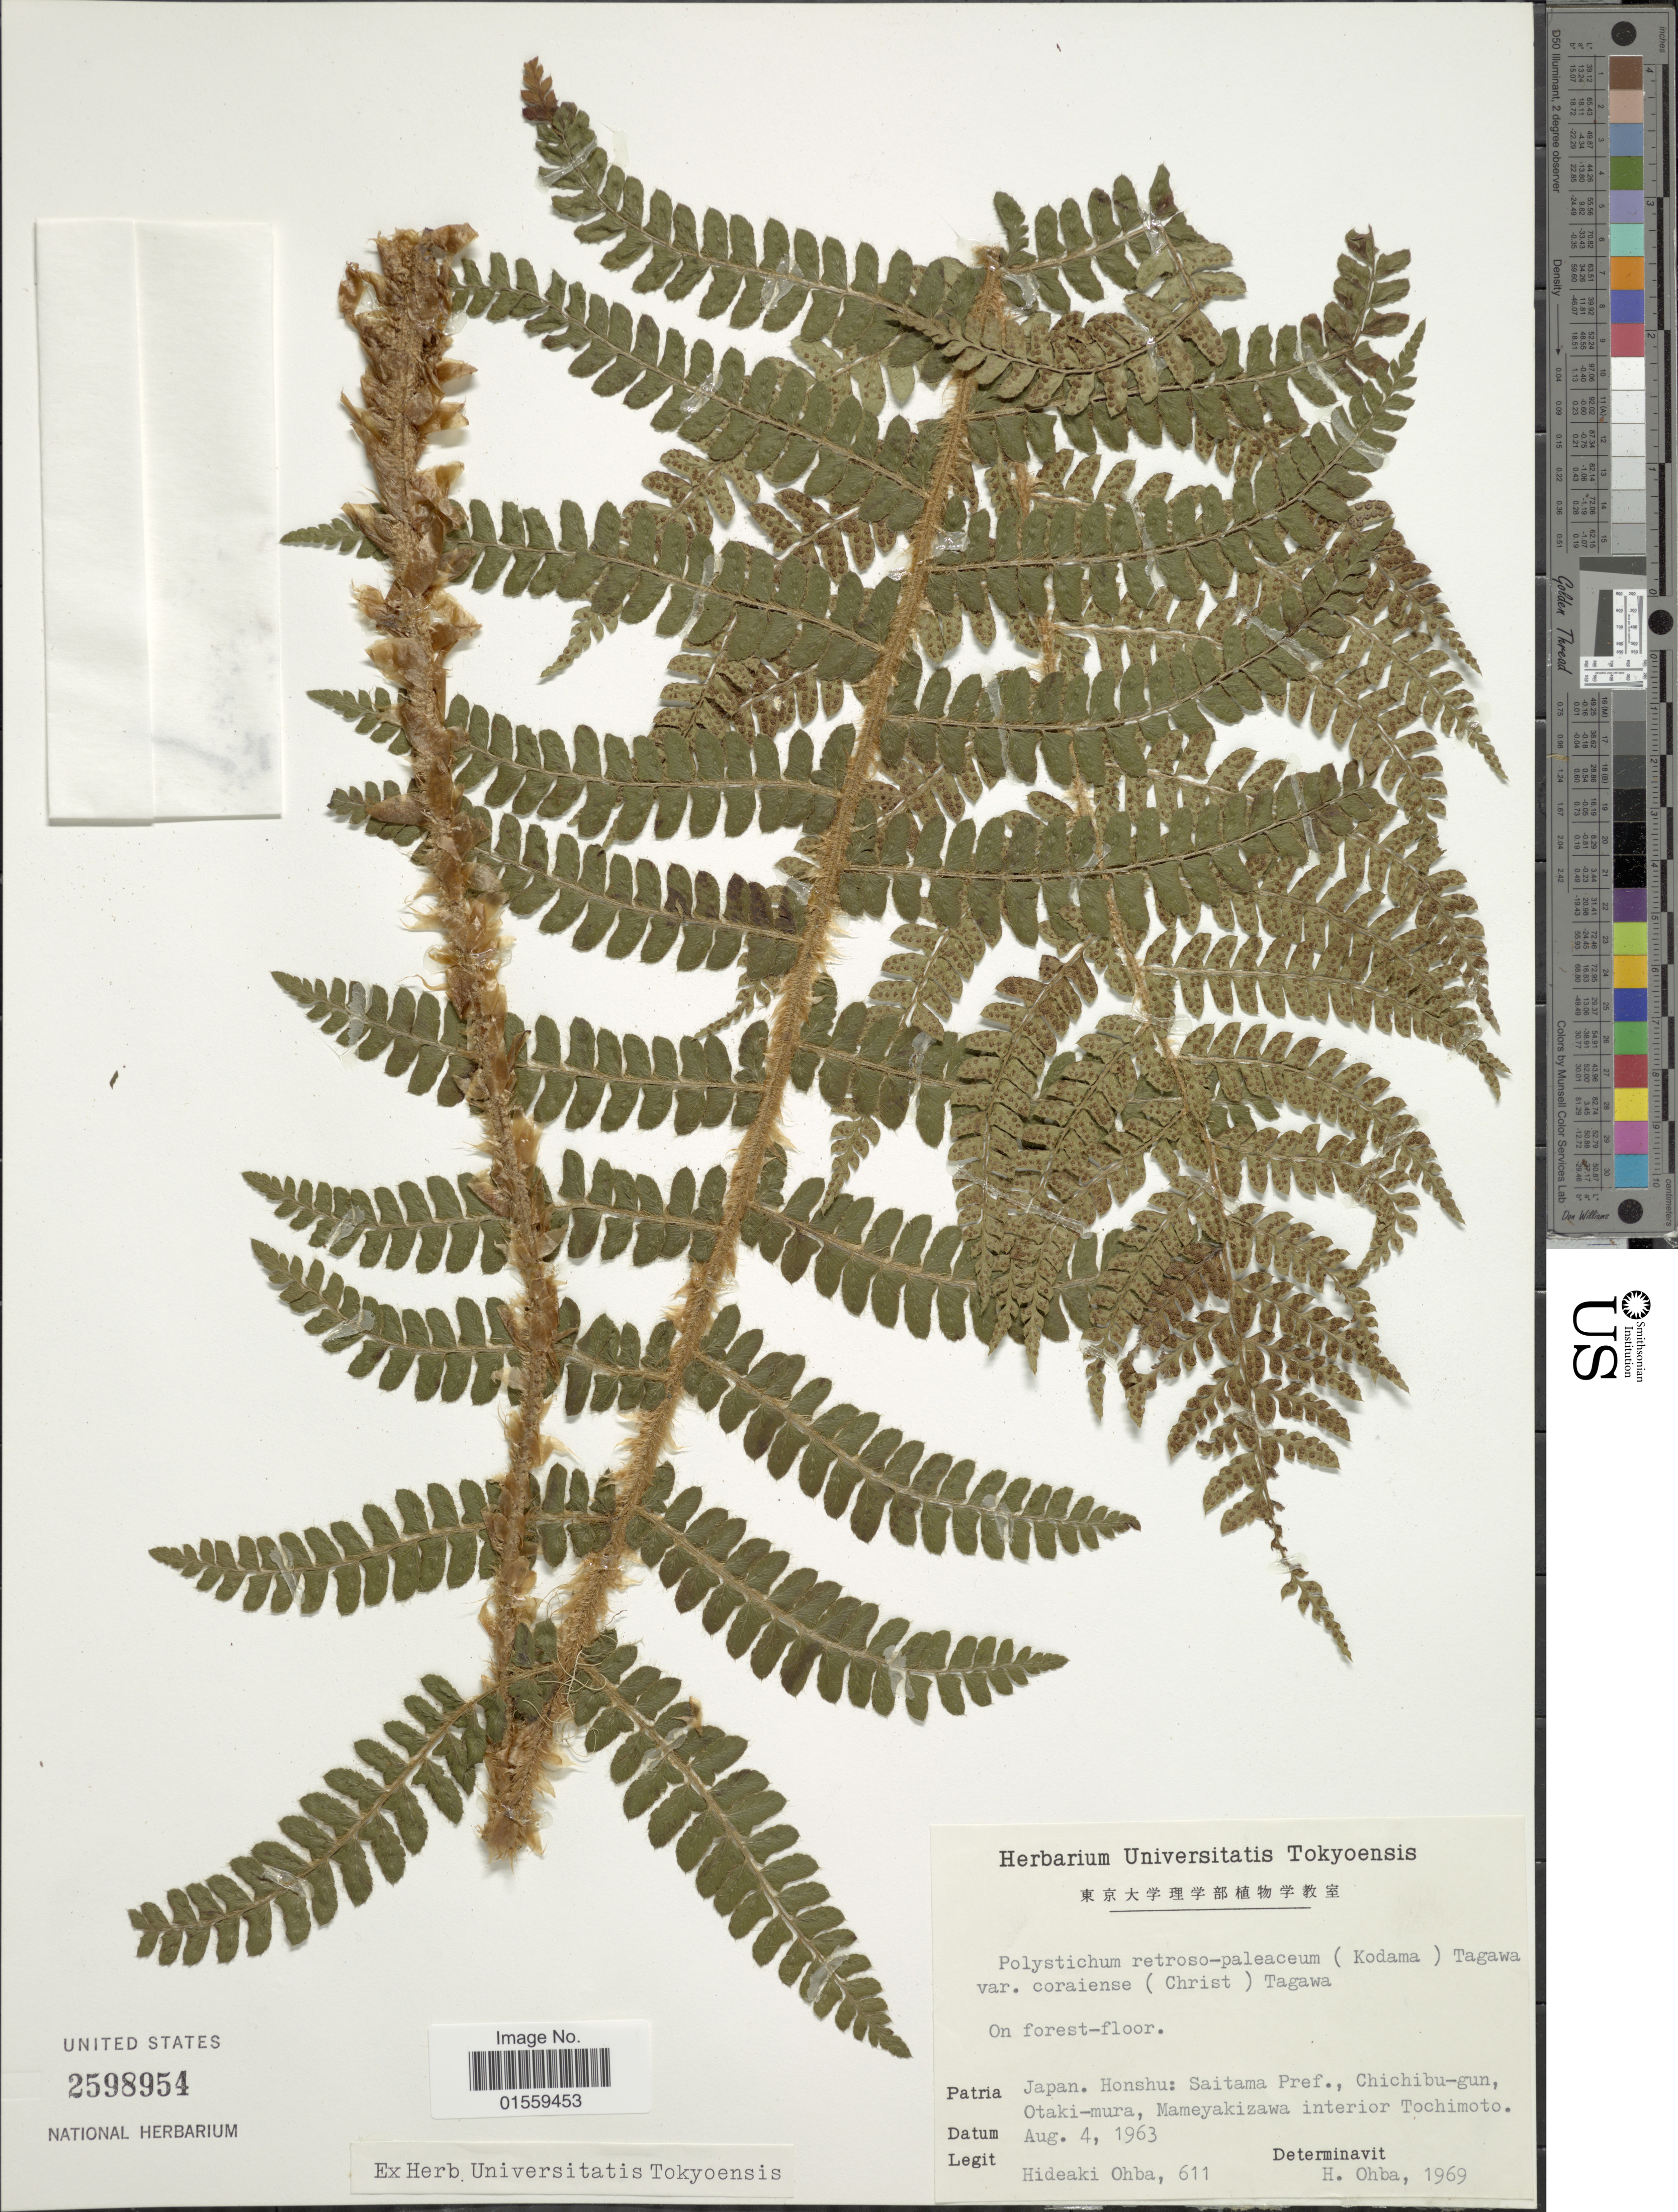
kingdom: Plantae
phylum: Tracheophyta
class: Polypodiopsida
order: Polypodiales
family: Dryopteridaceae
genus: Polystichum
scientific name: Polystichum retrosopaleaceum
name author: (Kodama) Tagawa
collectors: H. Ohba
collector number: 611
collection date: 1963-08-04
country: Japan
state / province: Saitama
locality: Honshu: Saitama Pref., Chichibu-gun, Otaki-mura, Mameyakizawa interior Tochimoto.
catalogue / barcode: US 2598984